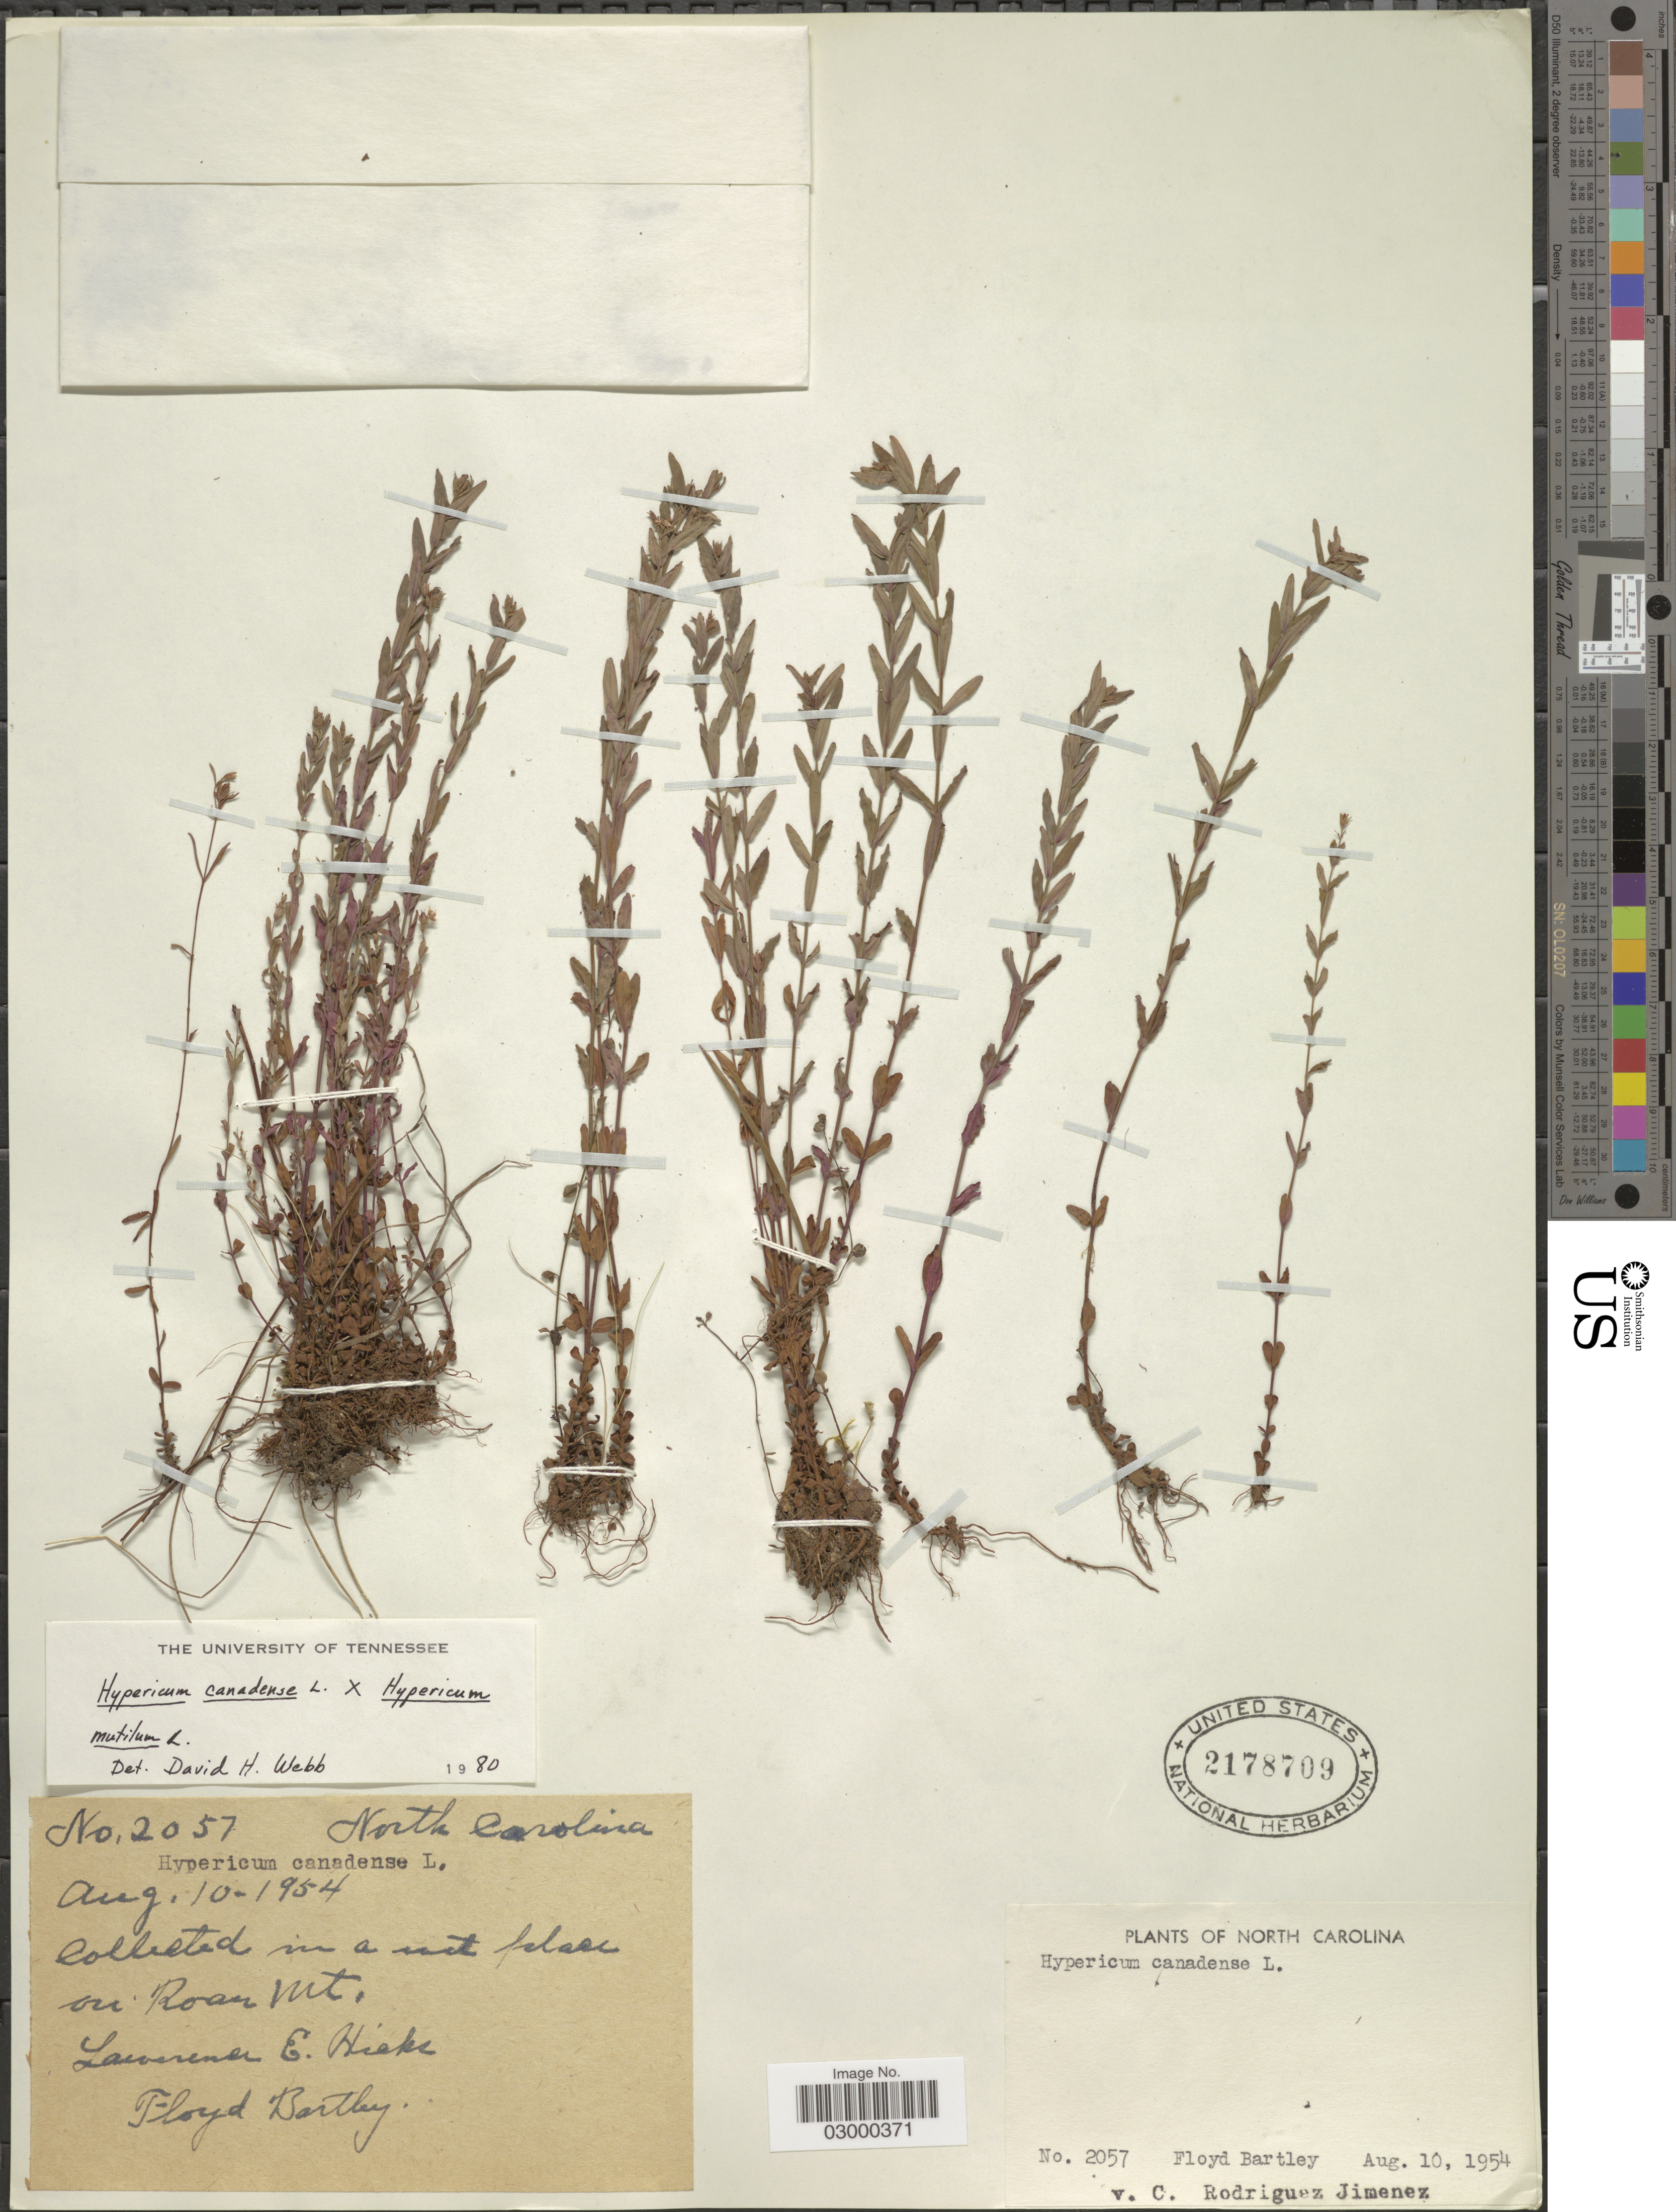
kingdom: Plantae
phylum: Tracheophyta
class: Magnoliopsida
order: Malpighiales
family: Hypericaceae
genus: Hypericum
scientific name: Hypericum canadense x H. mutilum L.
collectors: L. E. Hicks & F. Bartley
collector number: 2057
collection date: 1954-08-10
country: United States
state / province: North Carolina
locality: In a wet place on Roan Mt.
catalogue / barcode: US 2178709